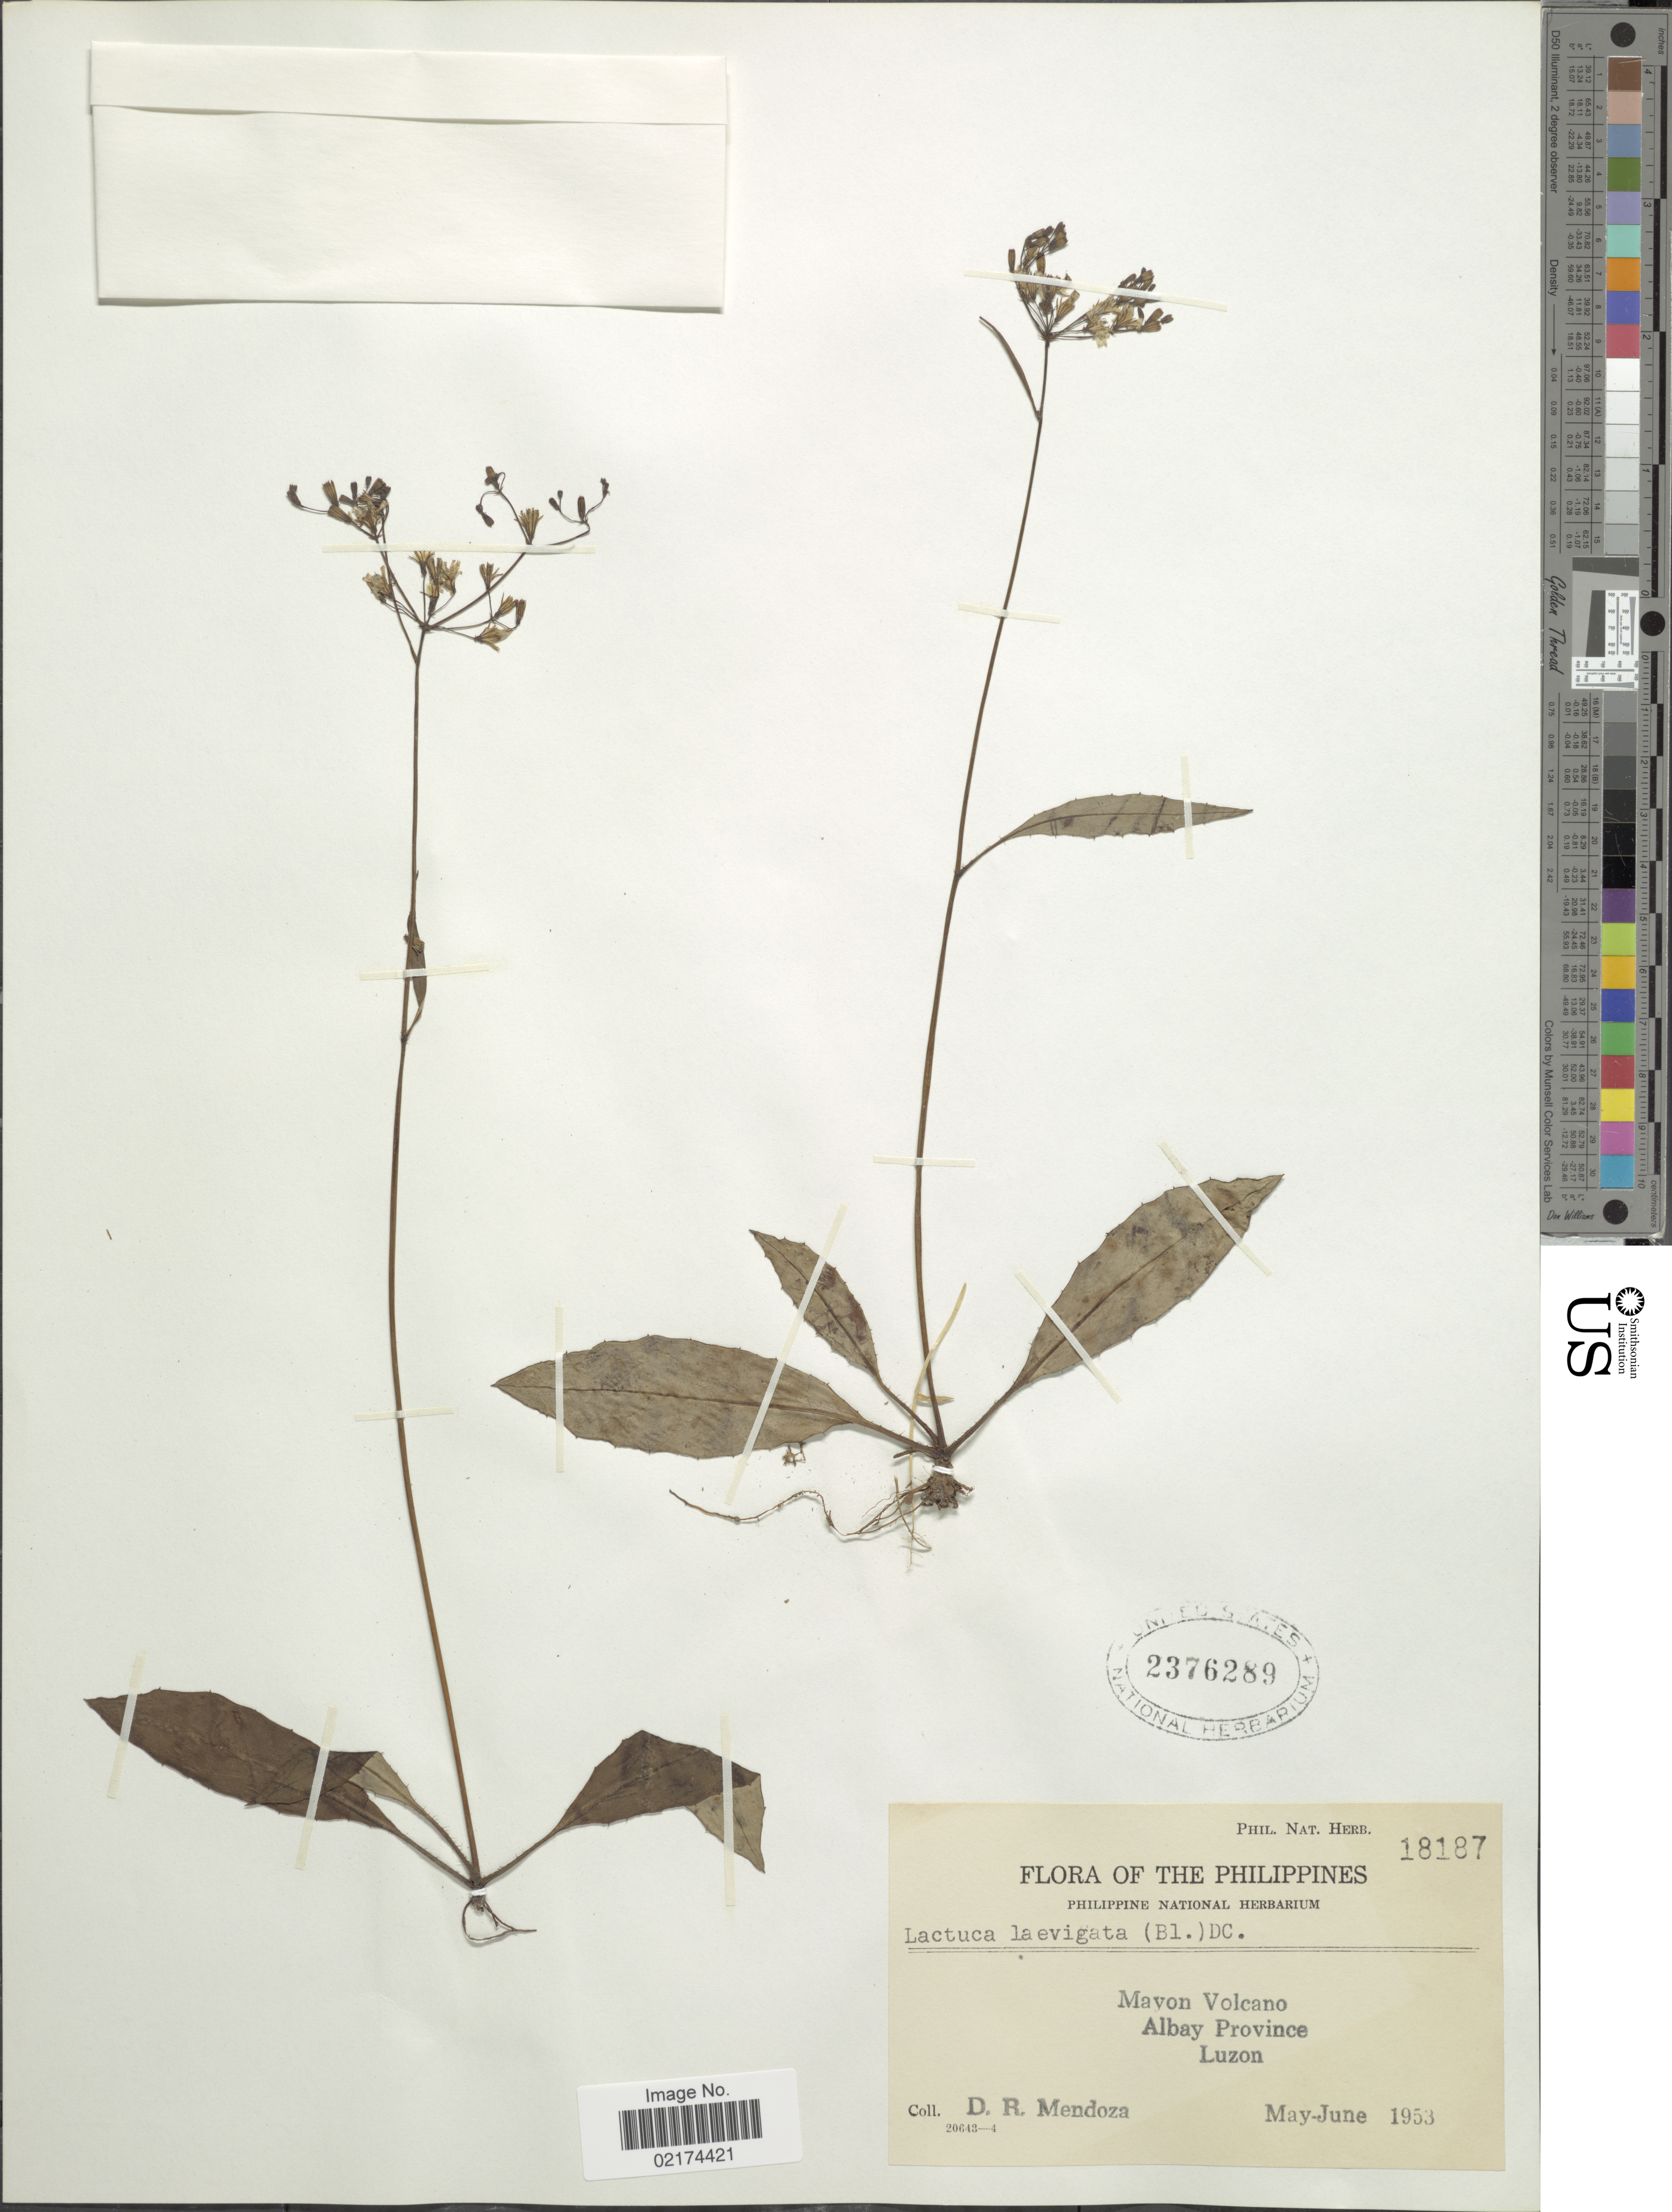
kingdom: Plantae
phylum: Tracheophyta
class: Magnoliopsida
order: Asterales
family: Asteraceae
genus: Lactuca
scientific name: Lactuca laevigata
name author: (Blume) DC.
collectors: D. Mendoza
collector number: Phil Nat. Herb. 18187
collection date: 1953-05/1953-06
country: Philippines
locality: Mayon Volcano, Albay Province, Luzon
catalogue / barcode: US 2376289